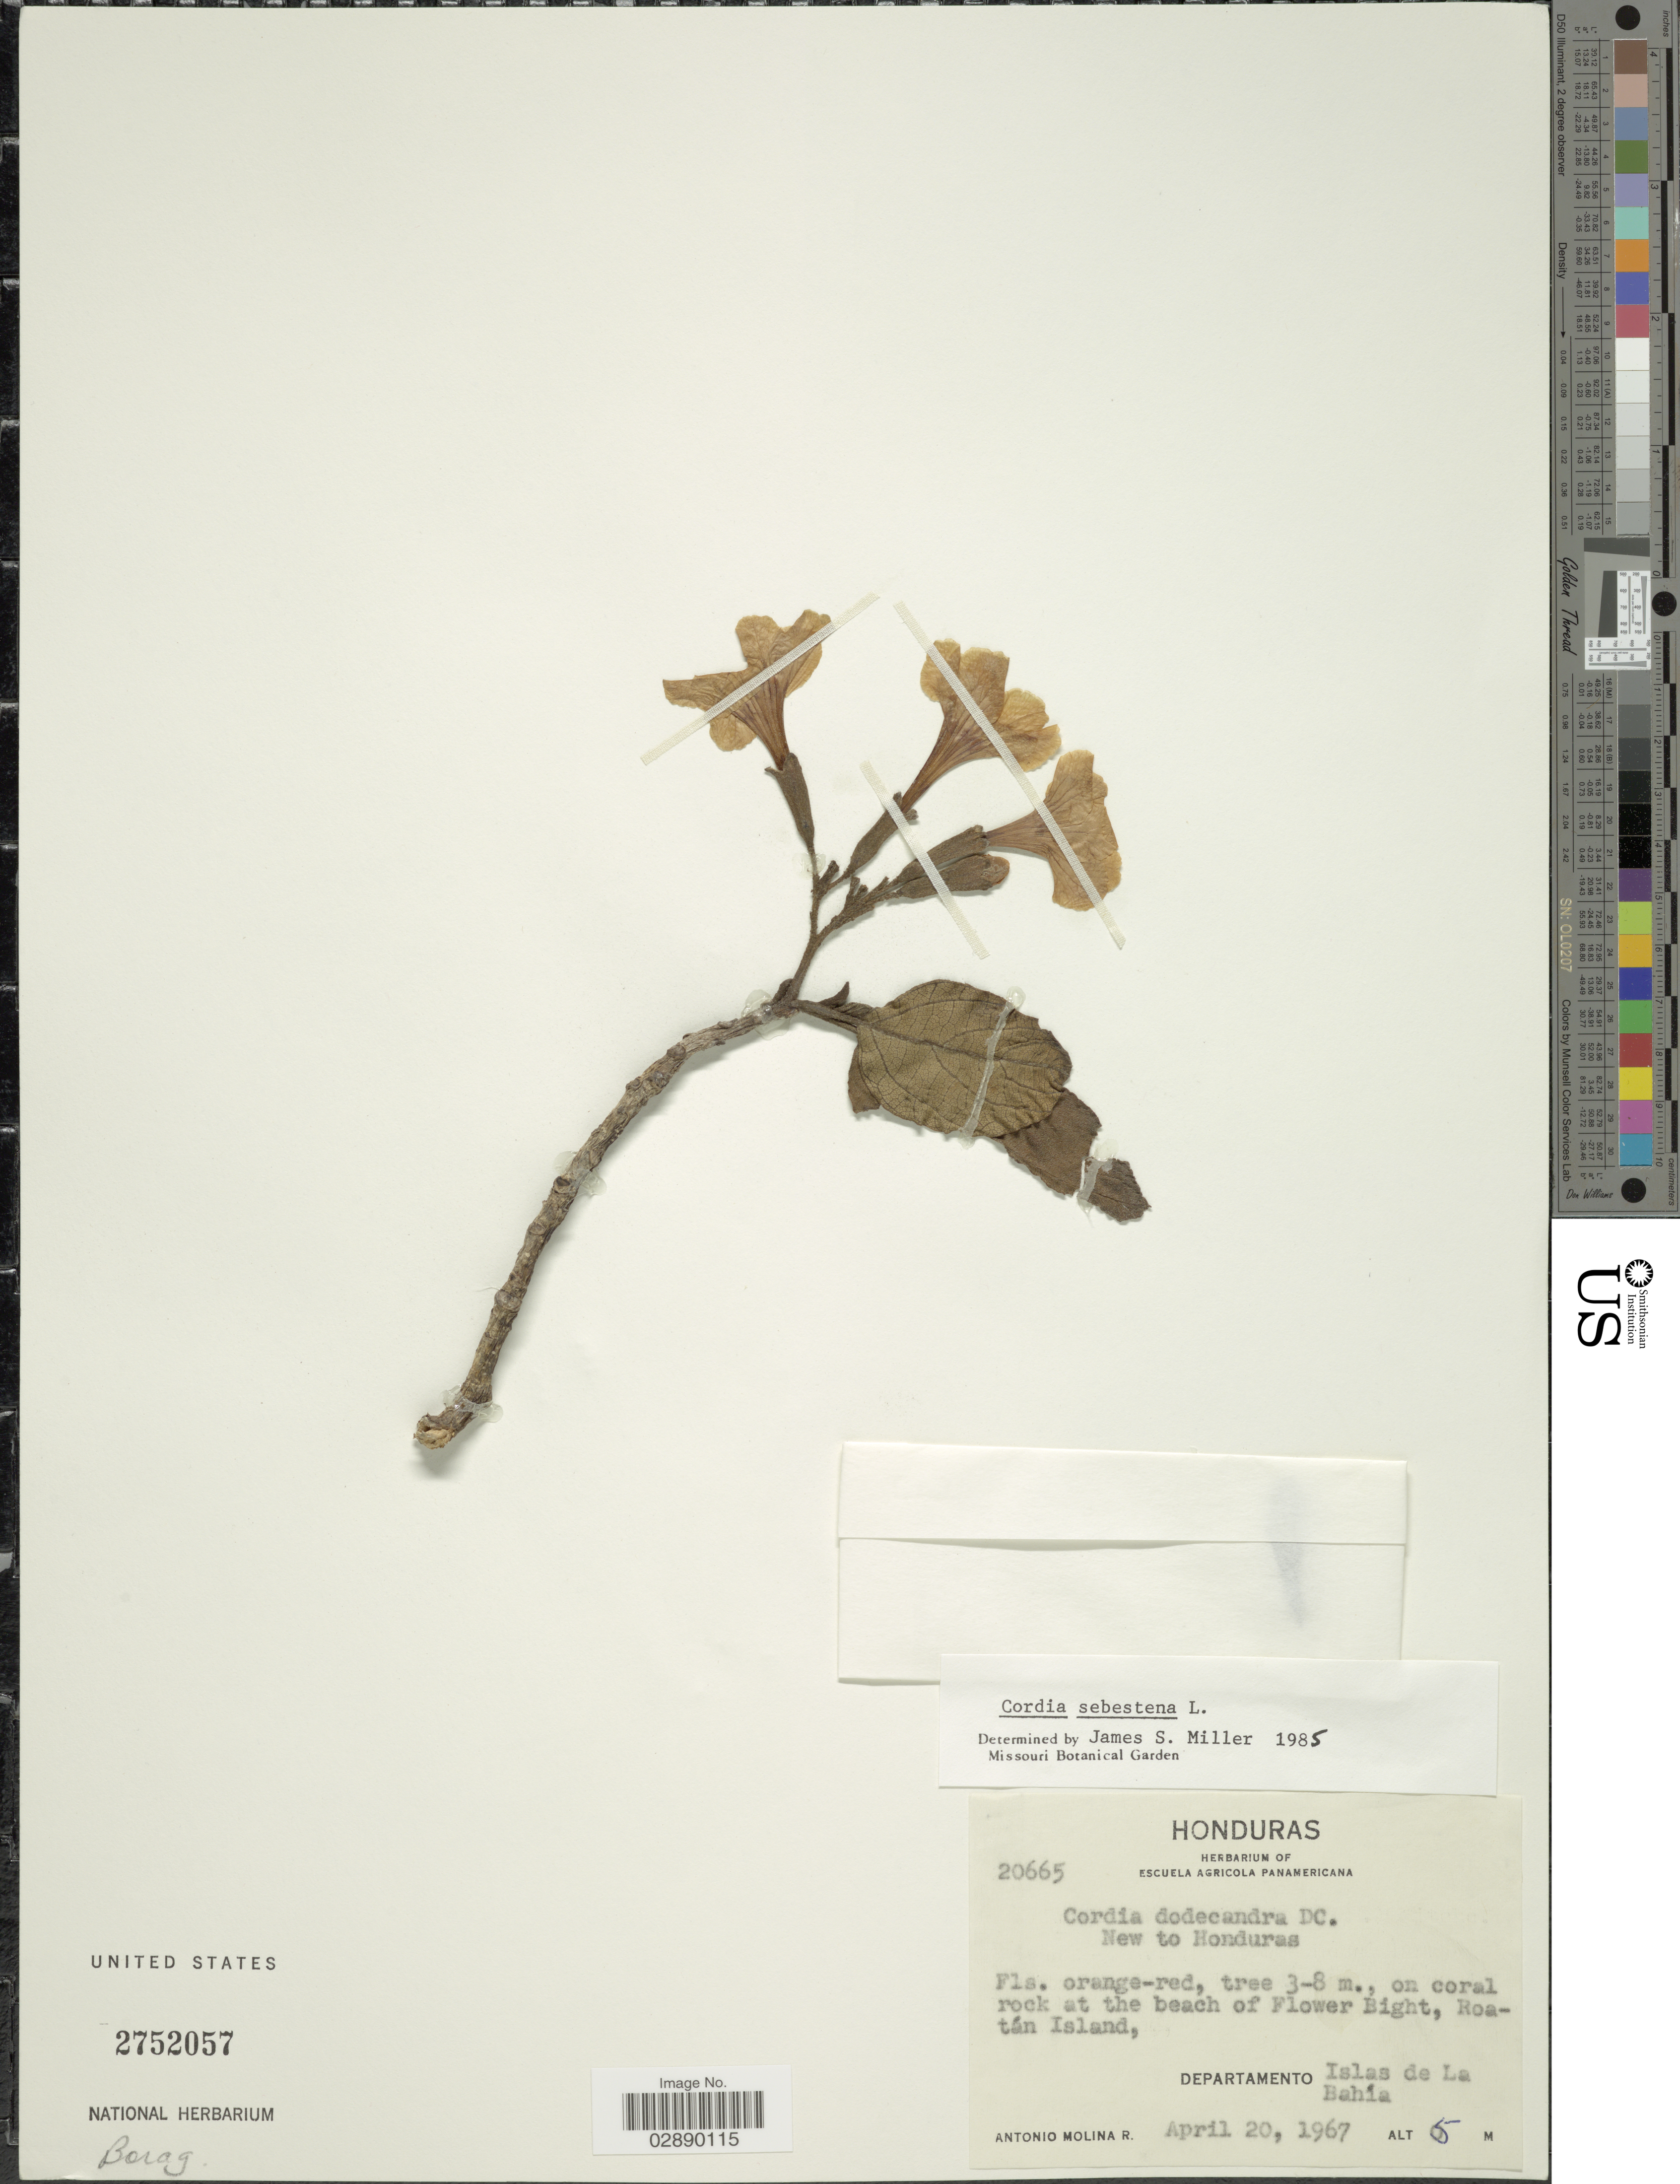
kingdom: Plantae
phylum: Tracheophyta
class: Magnoliopsida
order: Boraginales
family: Cordiaceae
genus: Cordia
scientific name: Cordia sebestena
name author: L.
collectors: A. Molina R.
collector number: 20665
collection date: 1967-04-20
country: Honduras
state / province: Islas de la Bahía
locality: Roatán Island, Departamento Islas de La Bahía.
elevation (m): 5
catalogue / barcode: US 2752057